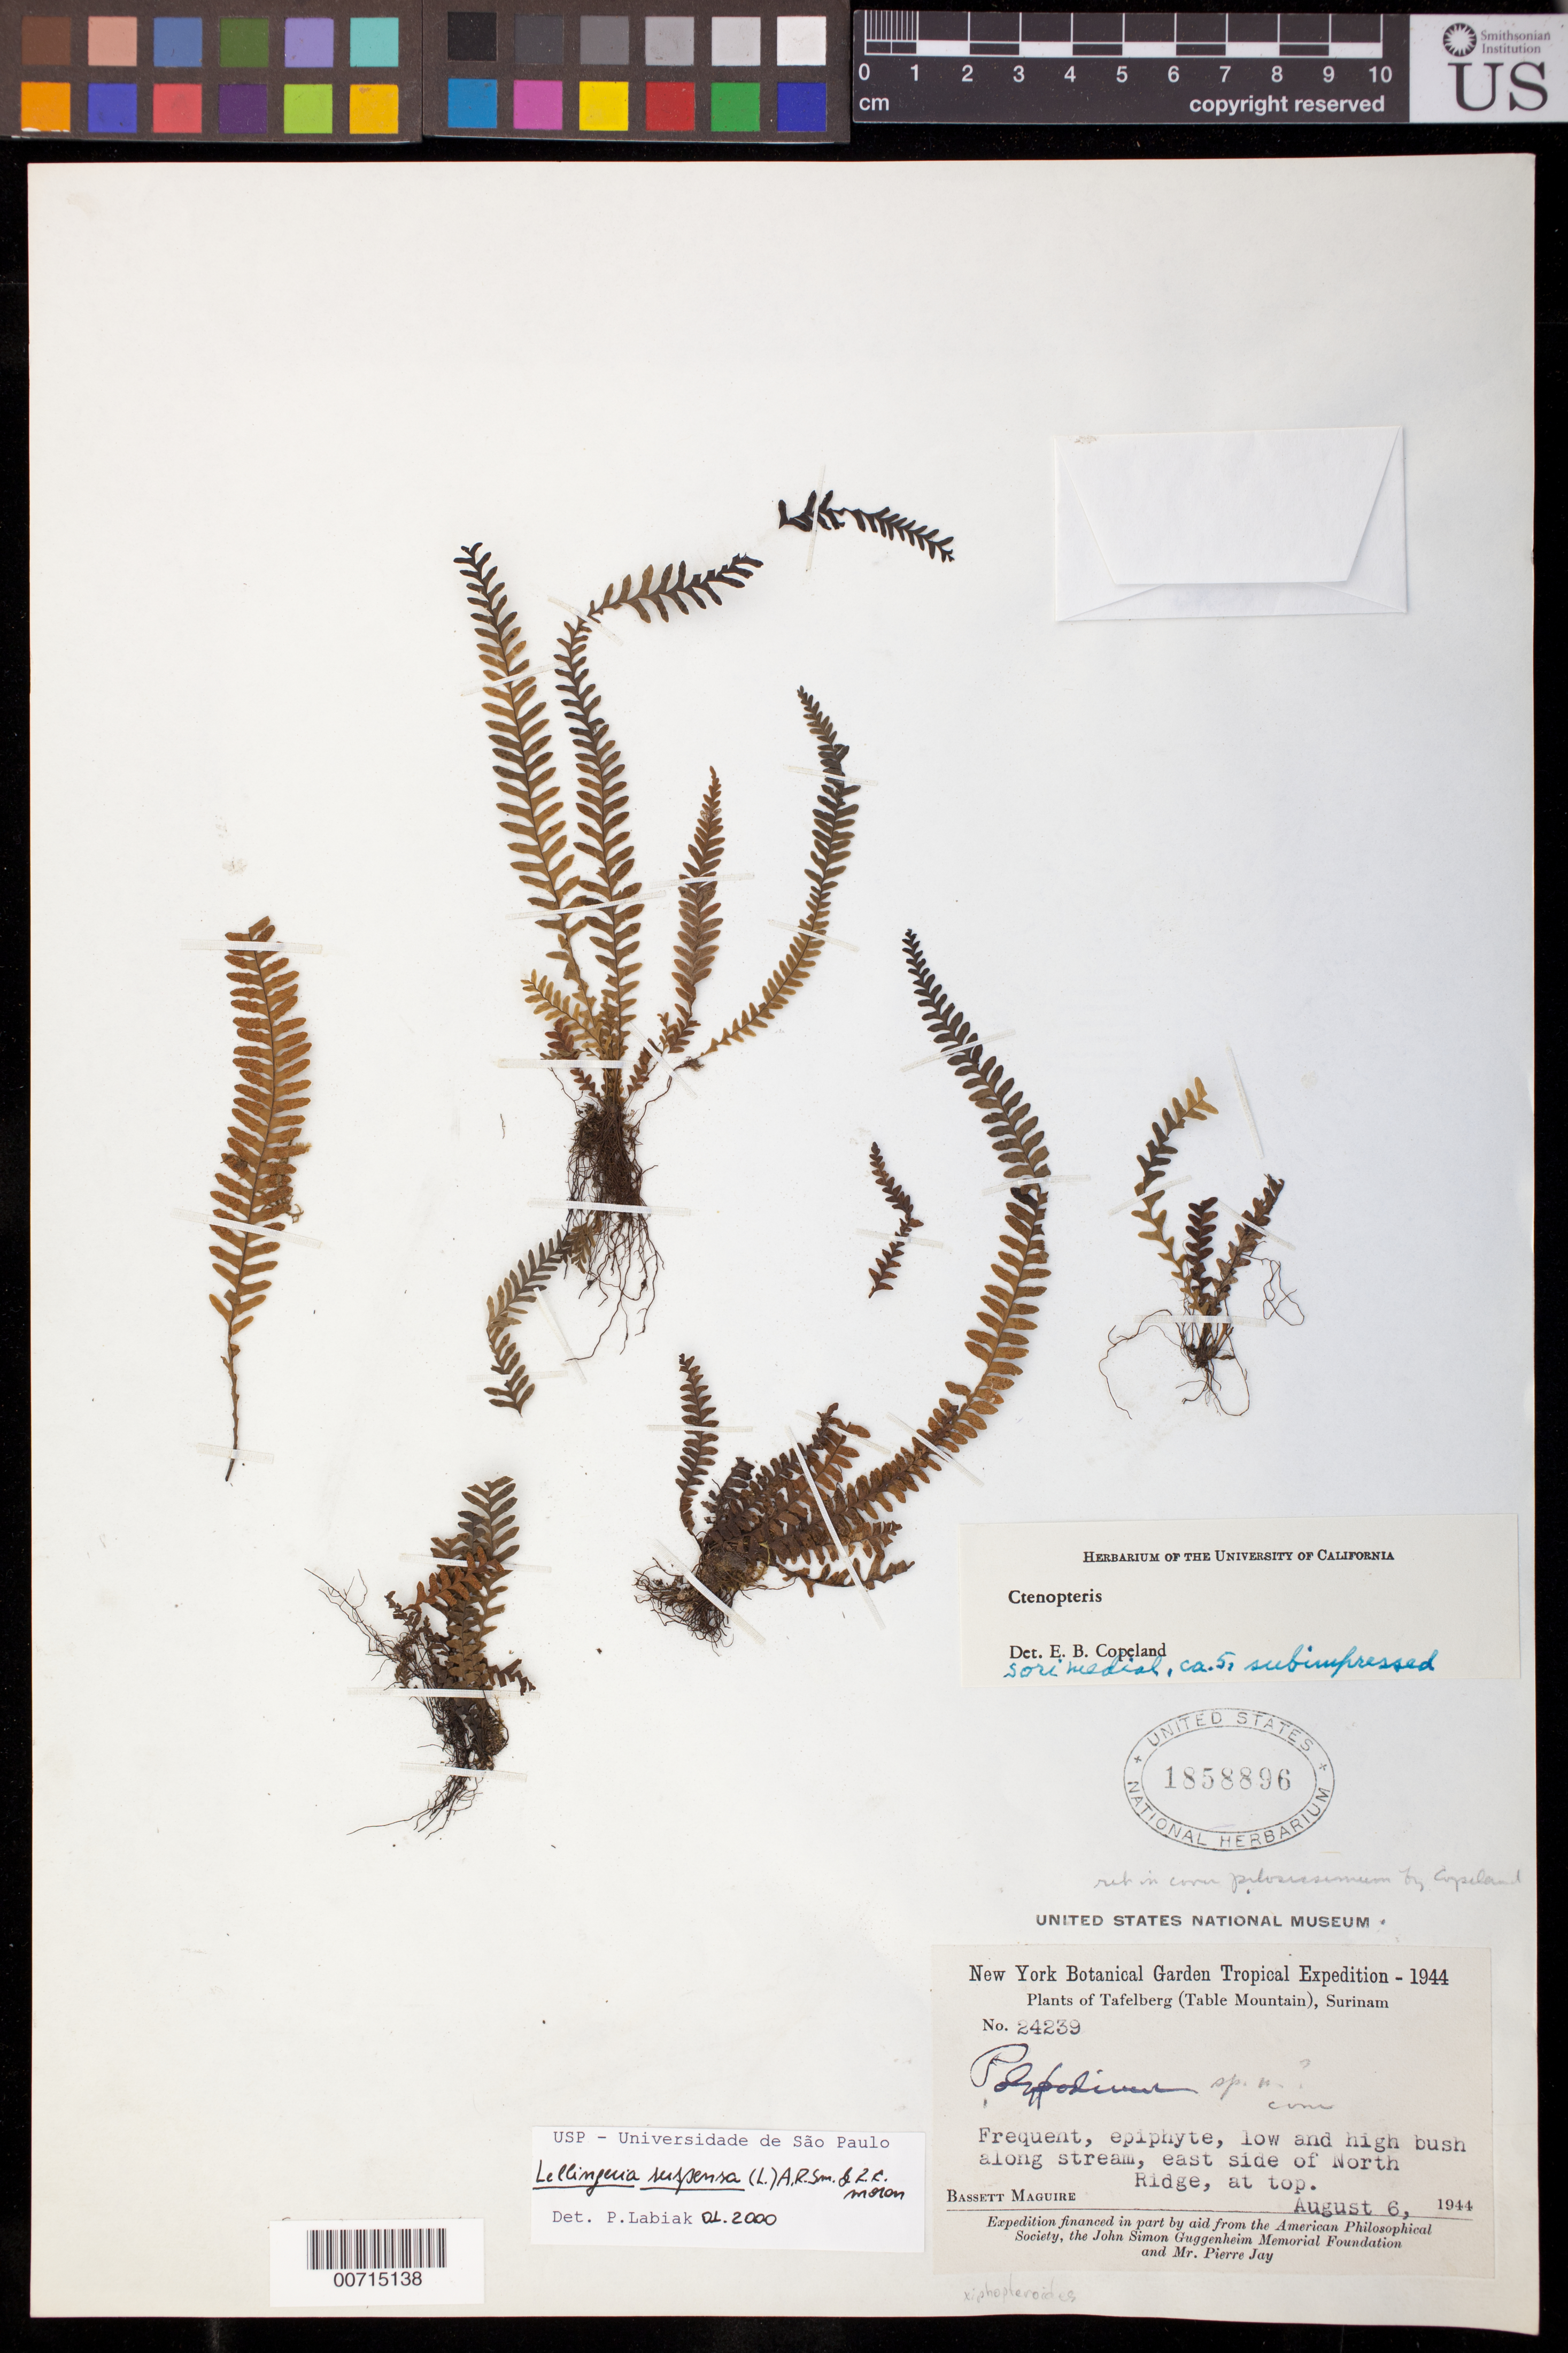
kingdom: Plantae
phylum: Tracheophyta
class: Polypodiopsida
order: Polypodiales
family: Polypodiaceae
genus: Lellingeria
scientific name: Lellingeria suspensa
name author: (L.) A.R. Sm. & R.C. Moran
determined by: Kelloff, Carol L.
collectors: B. Maguire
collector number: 24239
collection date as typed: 6-Aug-44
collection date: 1944-08-06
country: Suriname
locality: Tafelberg (Table Mountain), North Ridge, east side, at top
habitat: Low and high bush along stream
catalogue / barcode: US 1858896